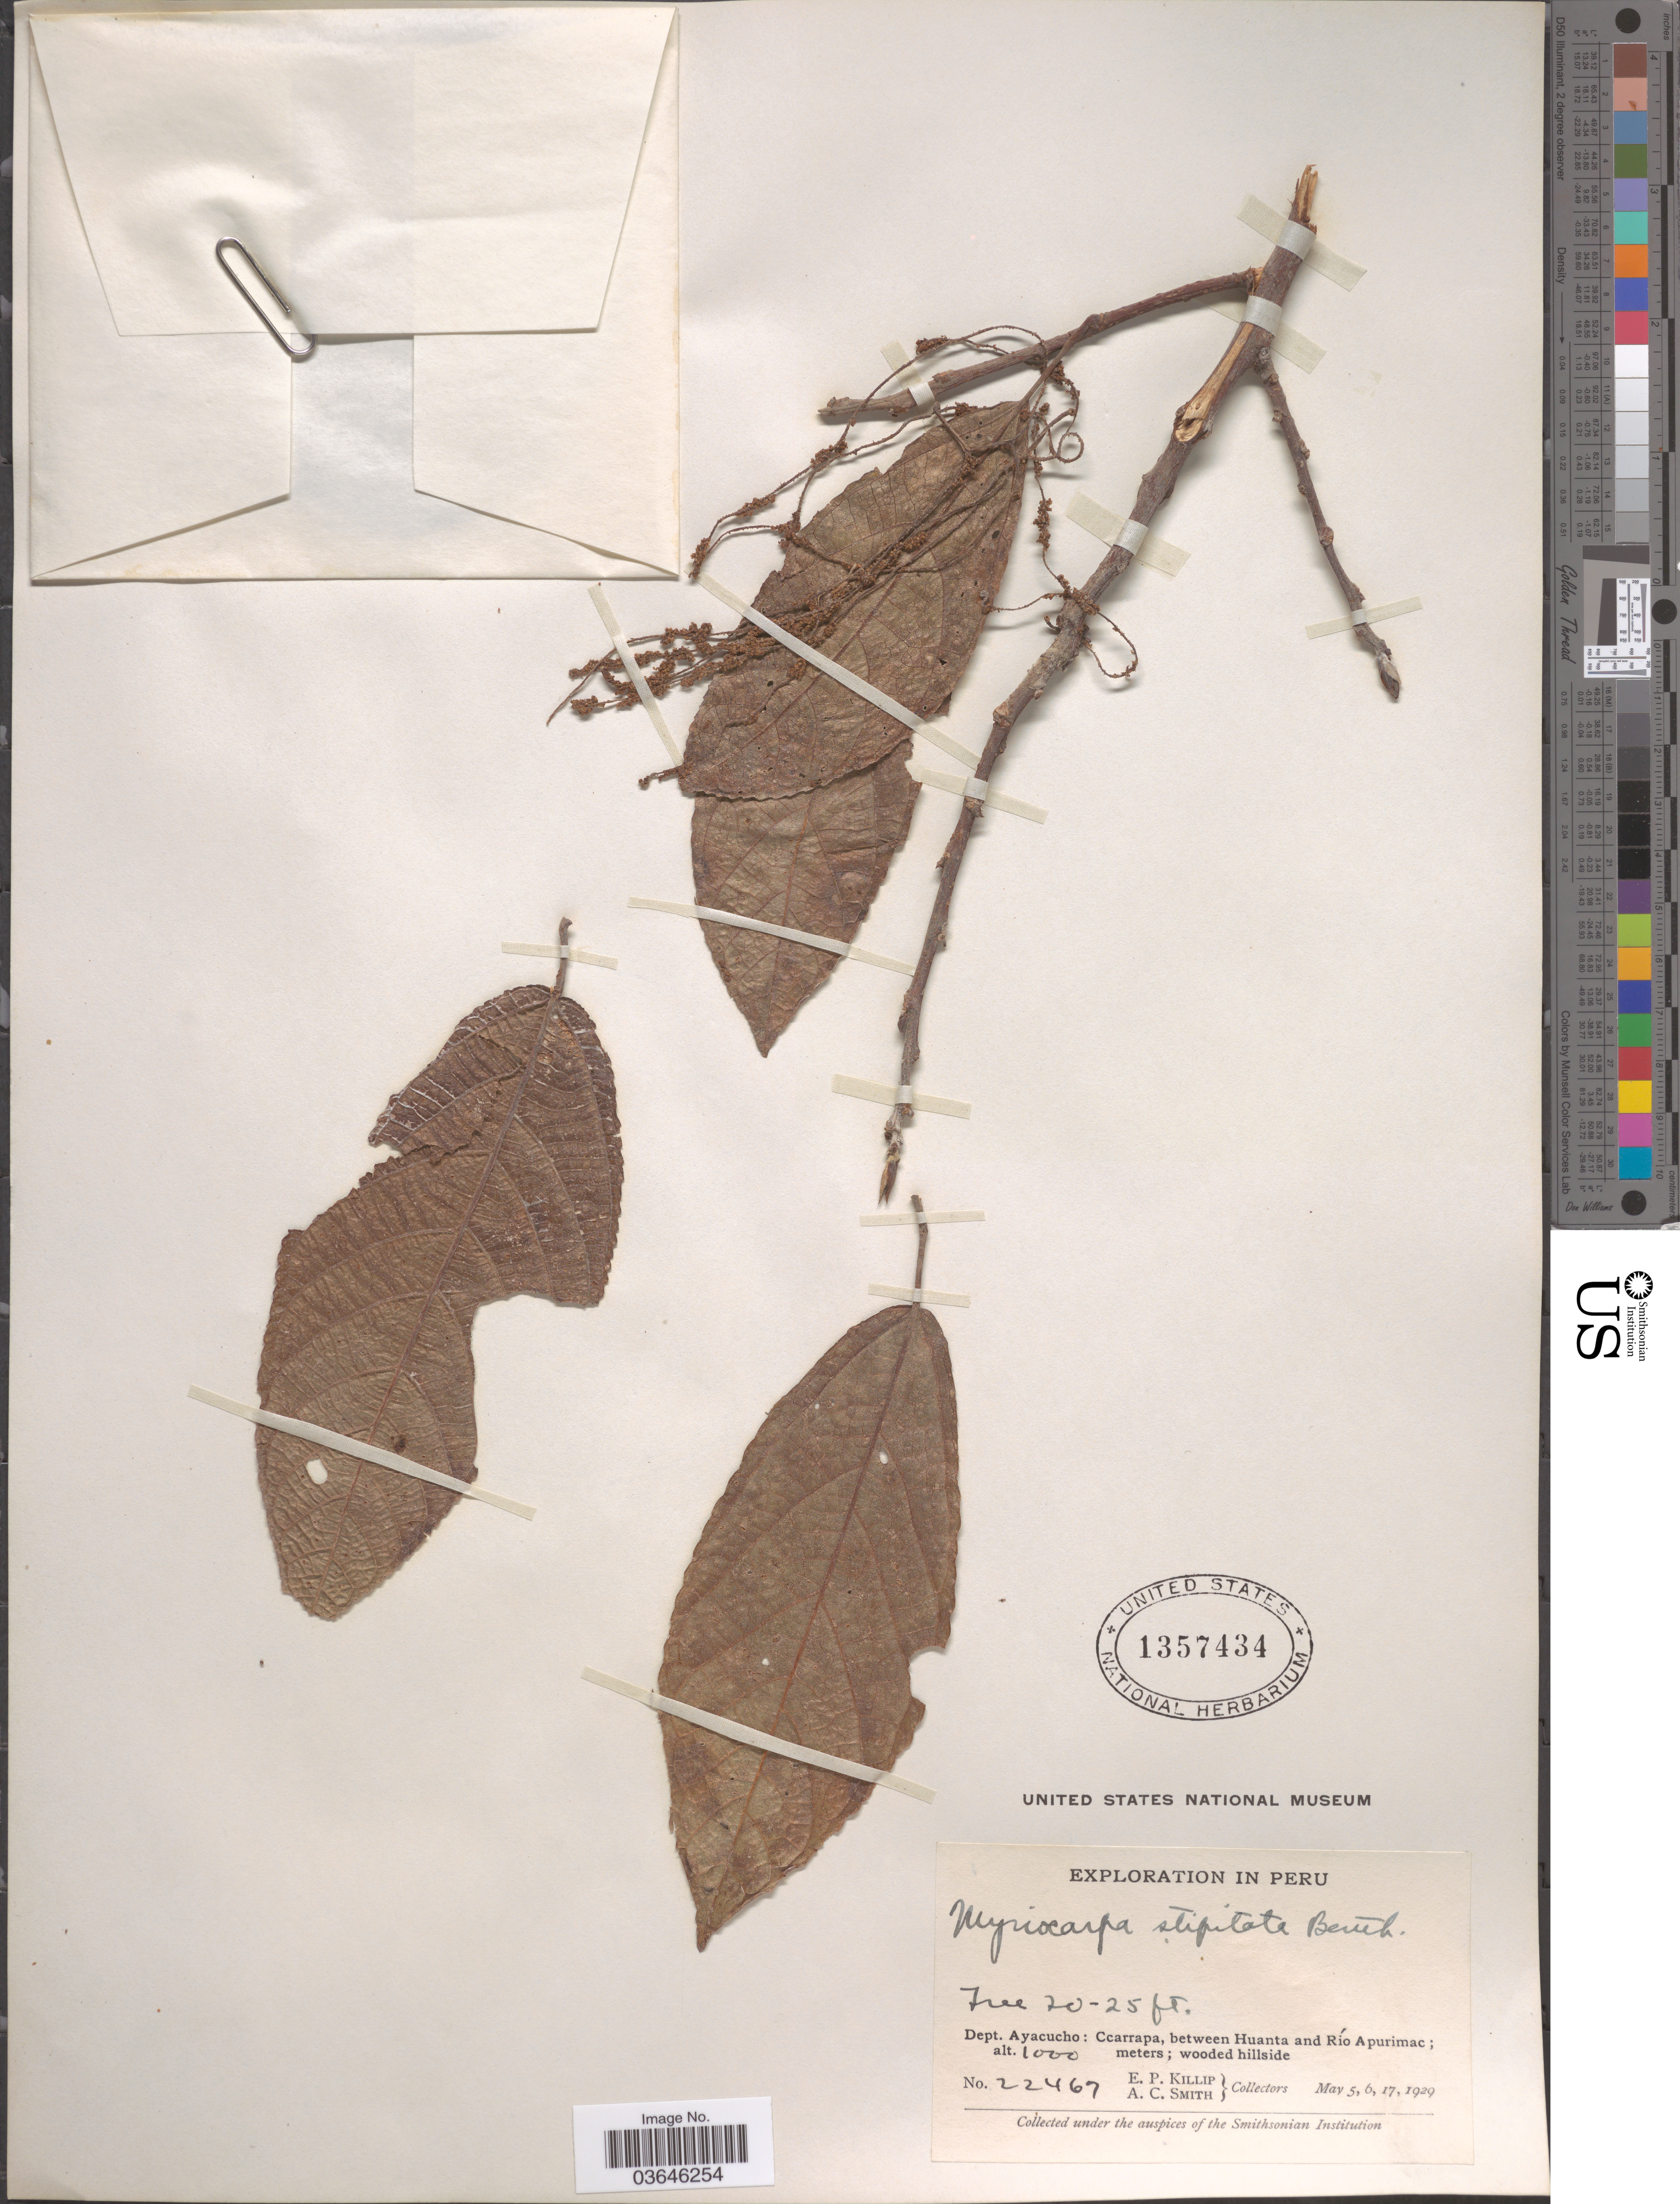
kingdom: Plantae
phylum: Tracheophyta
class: Magnoliopsida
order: Rosales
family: Urticaceae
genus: Myriocarpa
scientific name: Myriocarpa stipitata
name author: Benth.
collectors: E. P. Killip & A. C. Smith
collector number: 22467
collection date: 1929-05-05/1929-05-17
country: Peru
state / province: Ayacucho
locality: Dept. Ayacucho: Ccarrapa, between Huanta and Río Apurimac.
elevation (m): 1000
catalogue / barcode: US 1357434